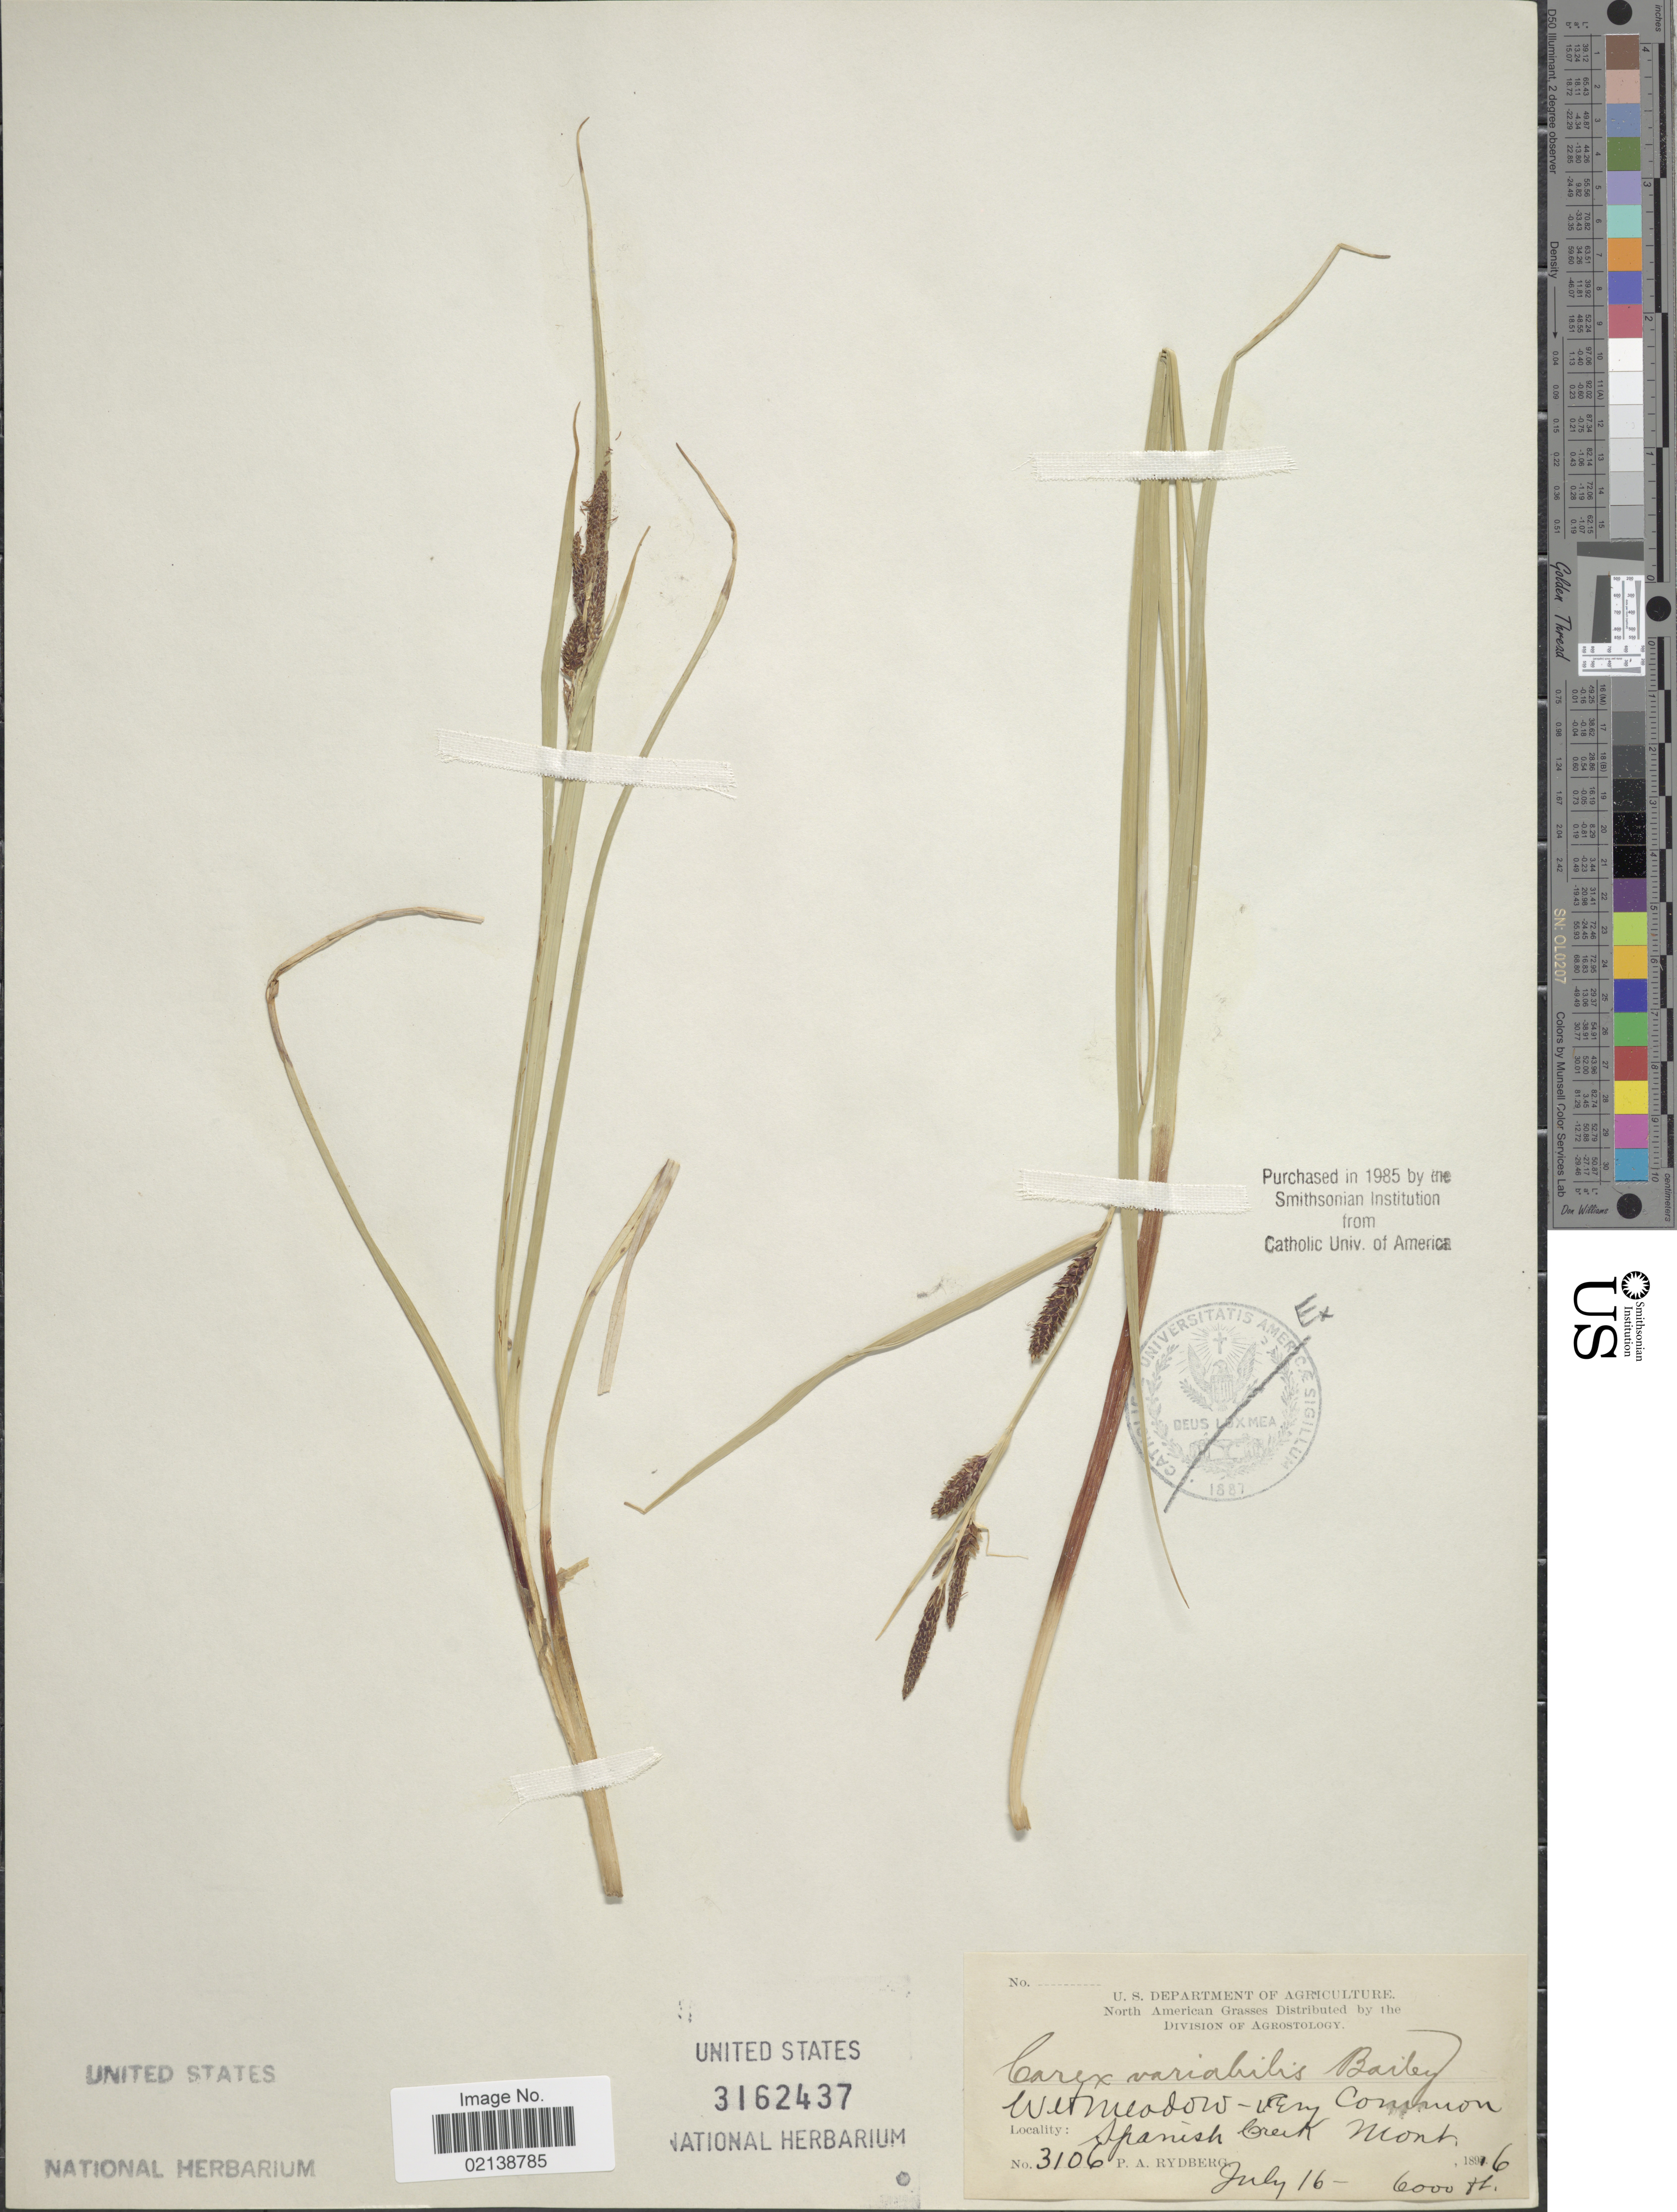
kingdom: Plantae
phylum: Tracheophyta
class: Liliopsida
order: Poales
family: Cyperaceae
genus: Carex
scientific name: Carex aquatilis var. aquatilis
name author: Wahlenb.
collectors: P. A. Rydberg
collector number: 3106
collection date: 1896-07-16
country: United States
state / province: Montana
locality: Spanish Creek, Mont.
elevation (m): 1829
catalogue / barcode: US 3162437